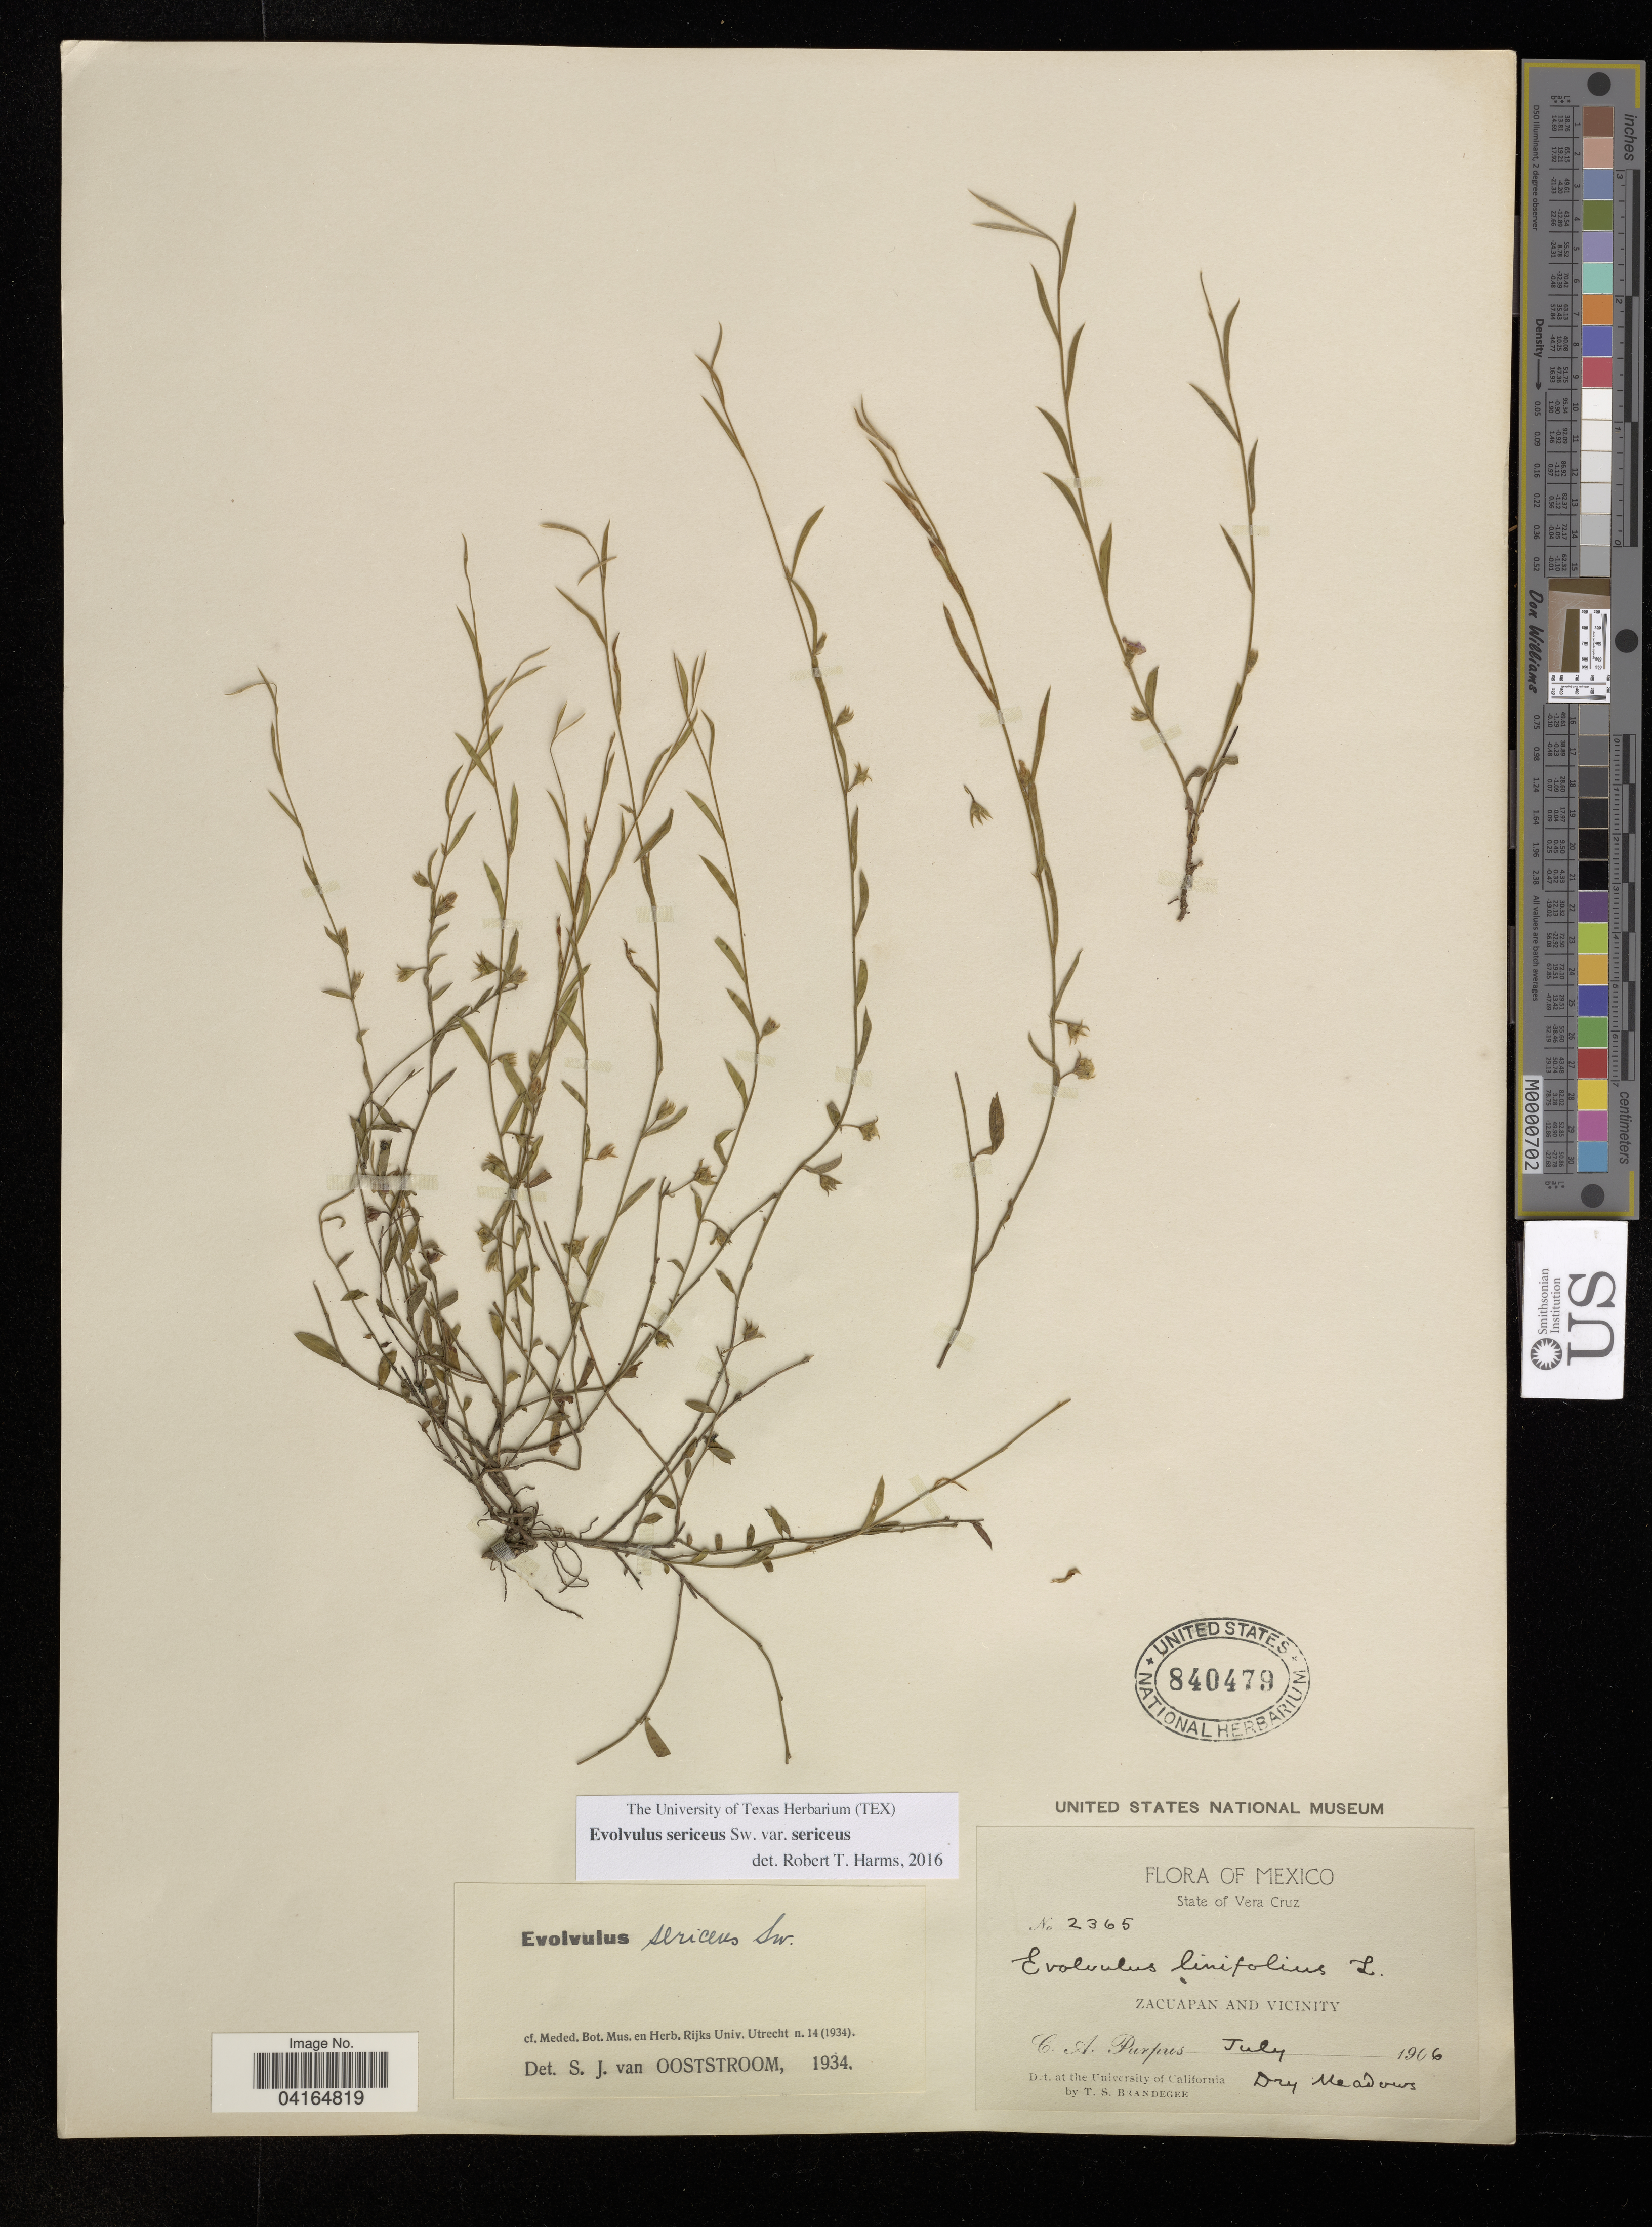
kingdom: Plantae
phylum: Tracheophyta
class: Magnoliopsida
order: Solanales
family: Convolvulaceae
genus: Evolvulus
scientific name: Evolvulus sericeus var. sericeus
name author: Sw.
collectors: C. A. Purpus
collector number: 2365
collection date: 1906-07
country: Mexico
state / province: Veracruz Llave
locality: Zacuapan and Vicinity.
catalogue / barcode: US 840479